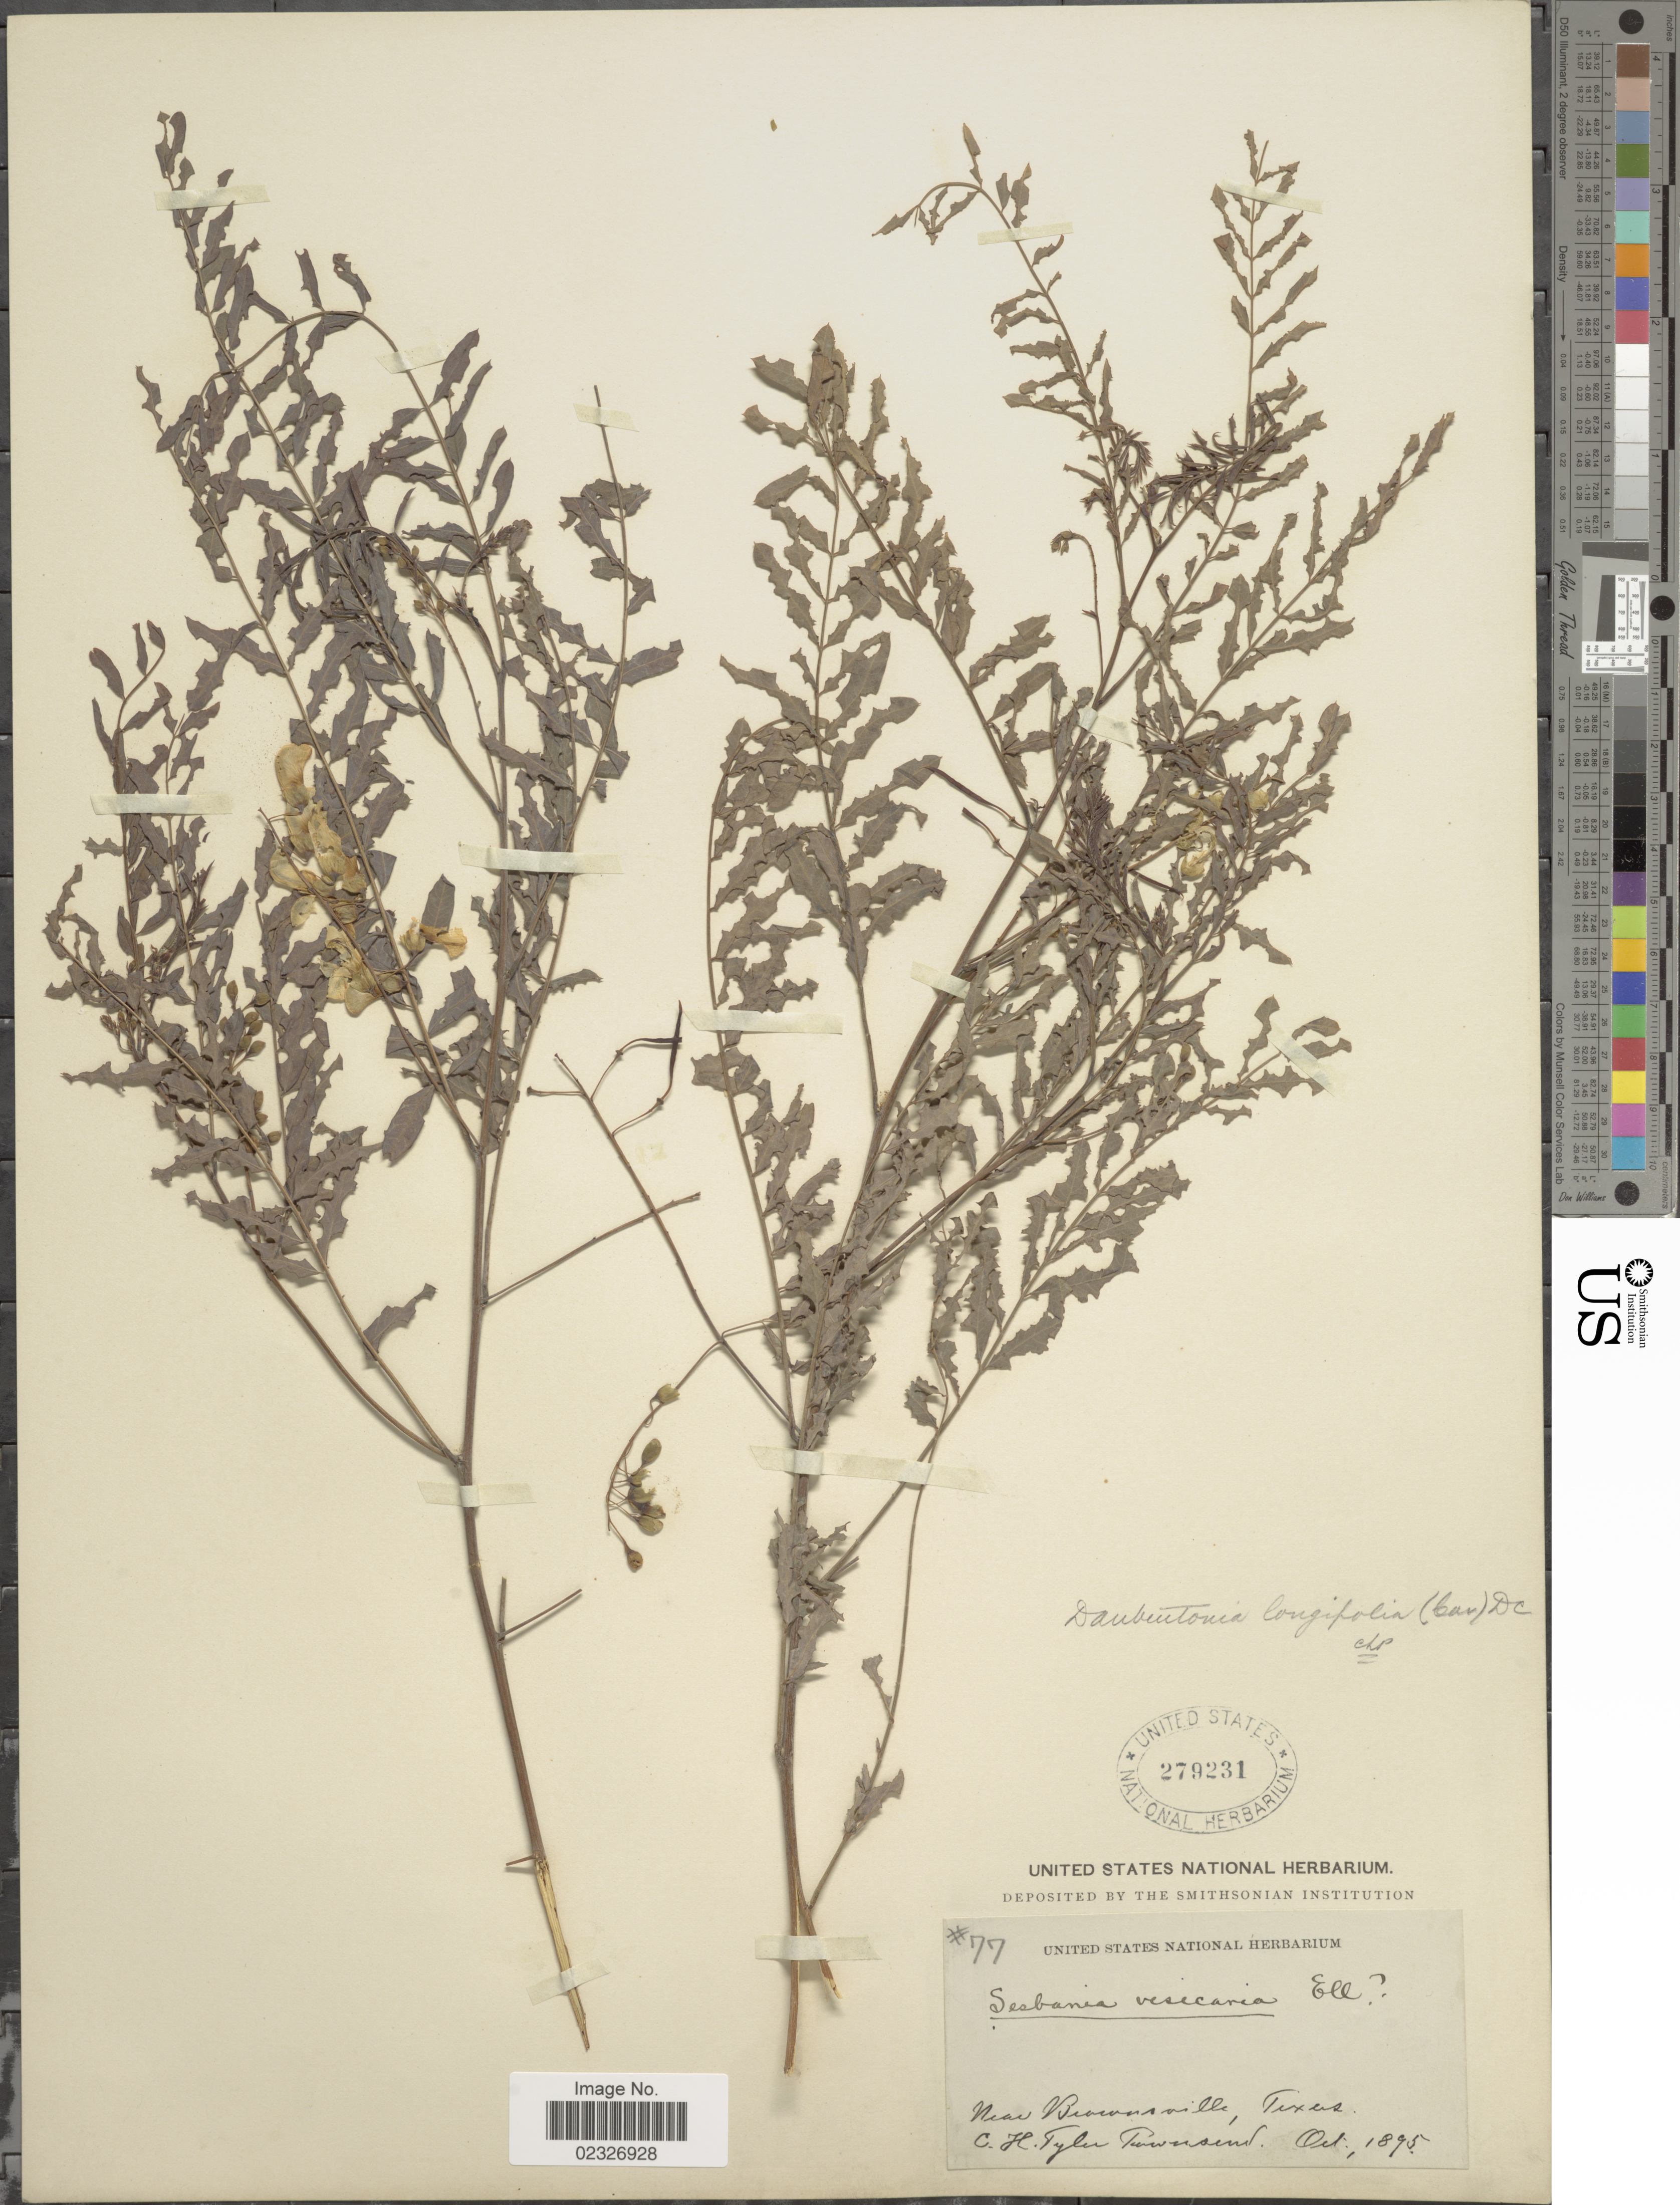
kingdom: Plantae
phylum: Tracheophyta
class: Magnoliopsida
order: Fabales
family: Fabaceae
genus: Sesbania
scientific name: Sesbania drummondii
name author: (Rydb.) Cory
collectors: C. H. T. Townsend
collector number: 77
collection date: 1895-10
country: United States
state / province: Texas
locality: Near Brownsville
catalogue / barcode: US 279231